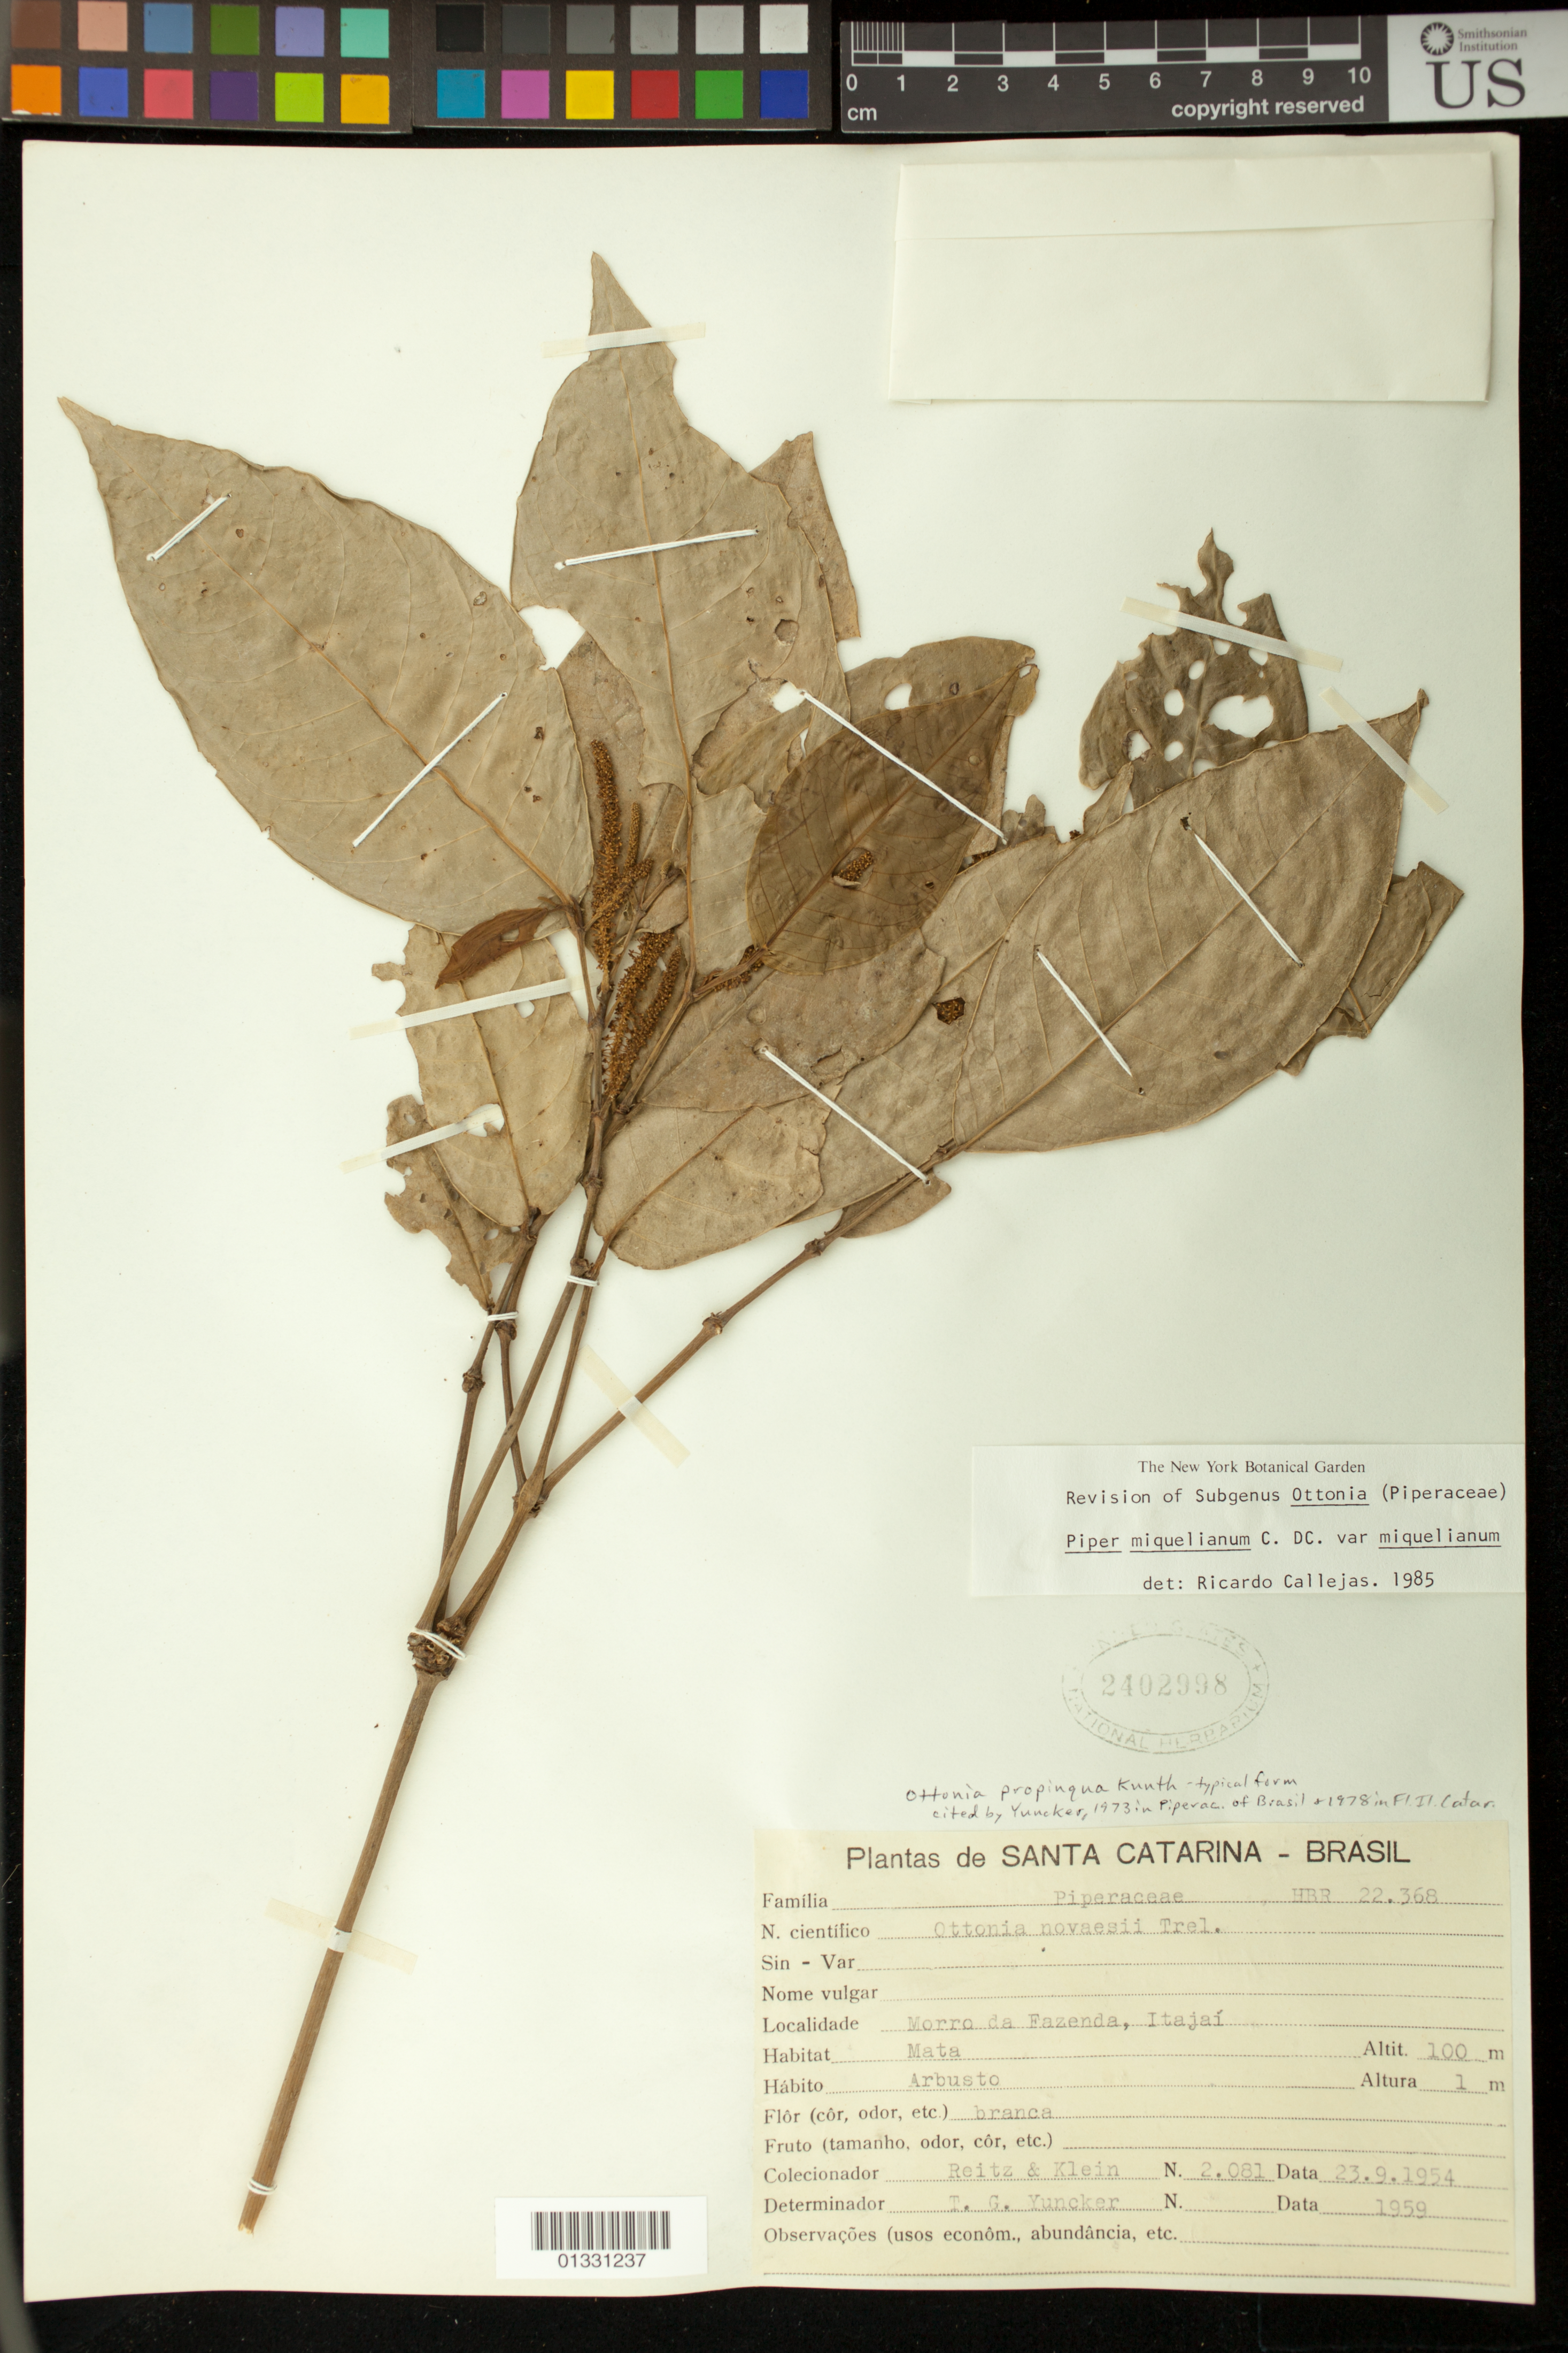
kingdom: Plantae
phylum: Tracheophyta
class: Magnoliopsida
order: Piperales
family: Piperaceae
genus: Piper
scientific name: Piper miquelianum var. miquelianum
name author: C. DC.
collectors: R. Reitz & D. Klein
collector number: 2081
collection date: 1954-09-23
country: Brazil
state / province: Santa Catarina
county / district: Itajaí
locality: Morro da Fazenda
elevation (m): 100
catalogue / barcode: US 2402998